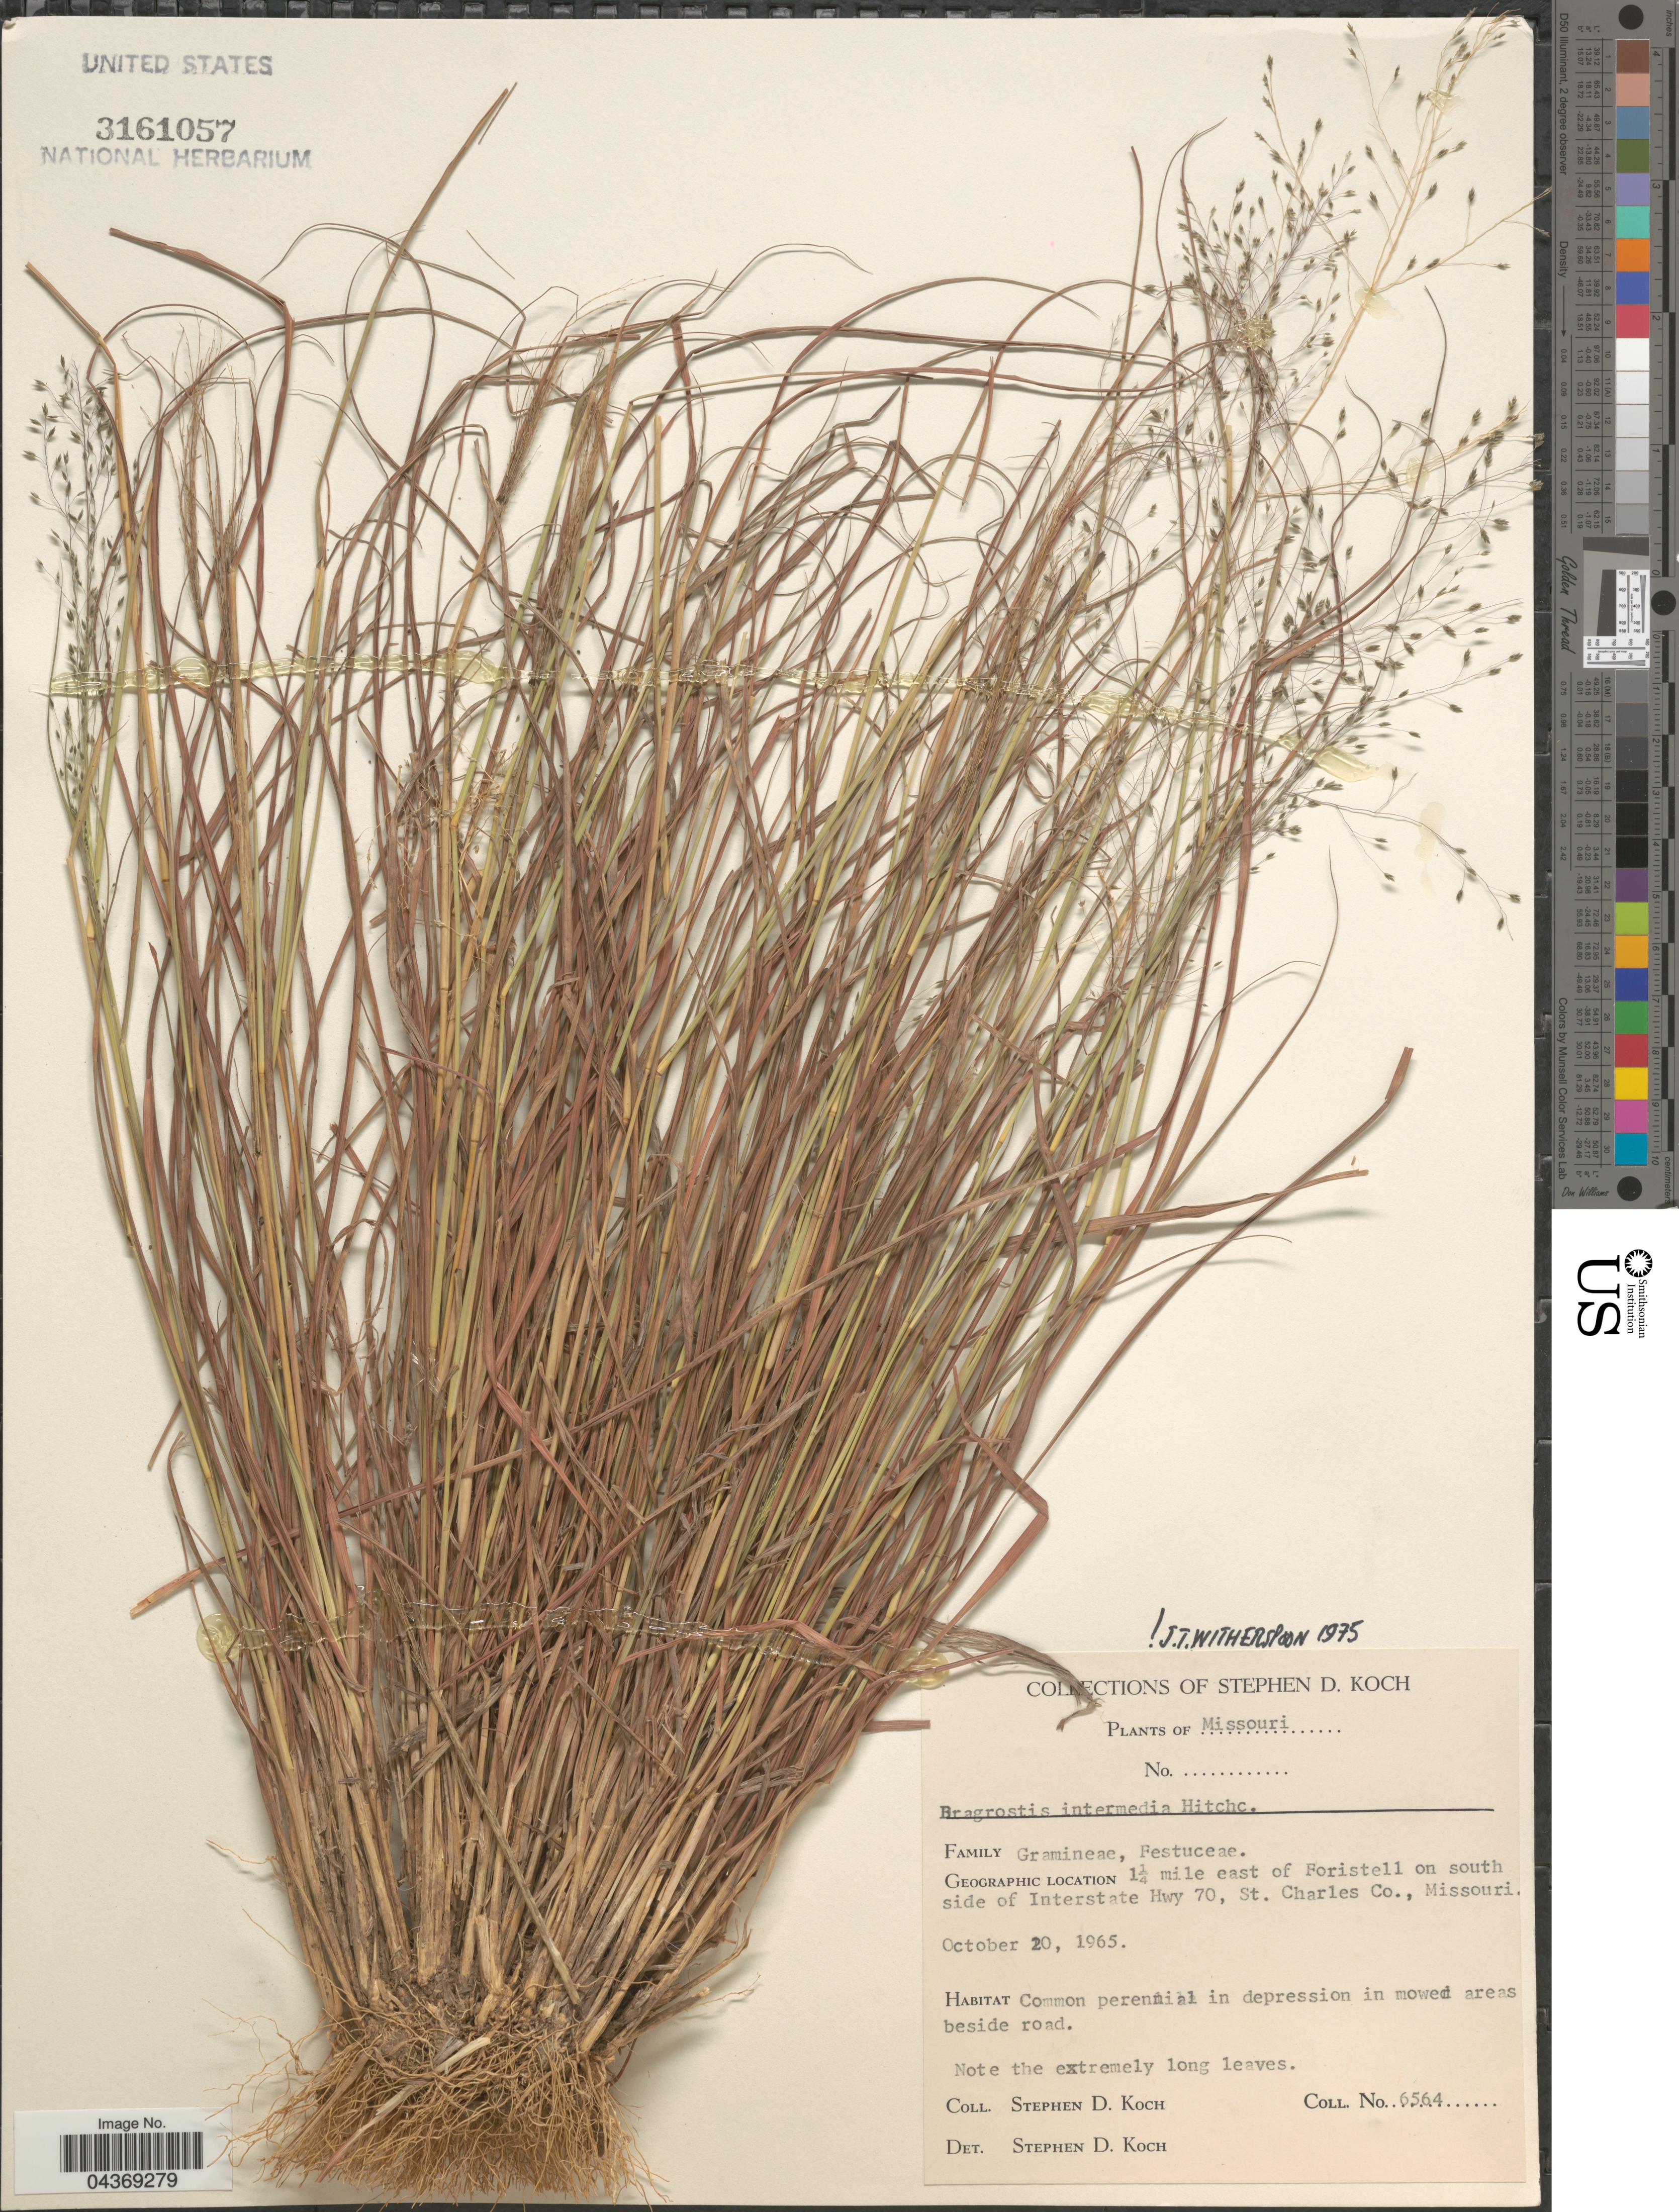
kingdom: Plantae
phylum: Tracheophyta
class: Liliopsida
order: Poales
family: Poaceae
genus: Eragrostis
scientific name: Eragrostis intermedia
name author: Hitchc.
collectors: S. D. Koch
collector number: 6564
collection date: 1965-10-20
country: United States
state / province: Missouri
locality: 1¼ mile east of Foristell on south side of Interstate Hwy 70, St. Charles Co.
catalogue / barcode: US 3161057